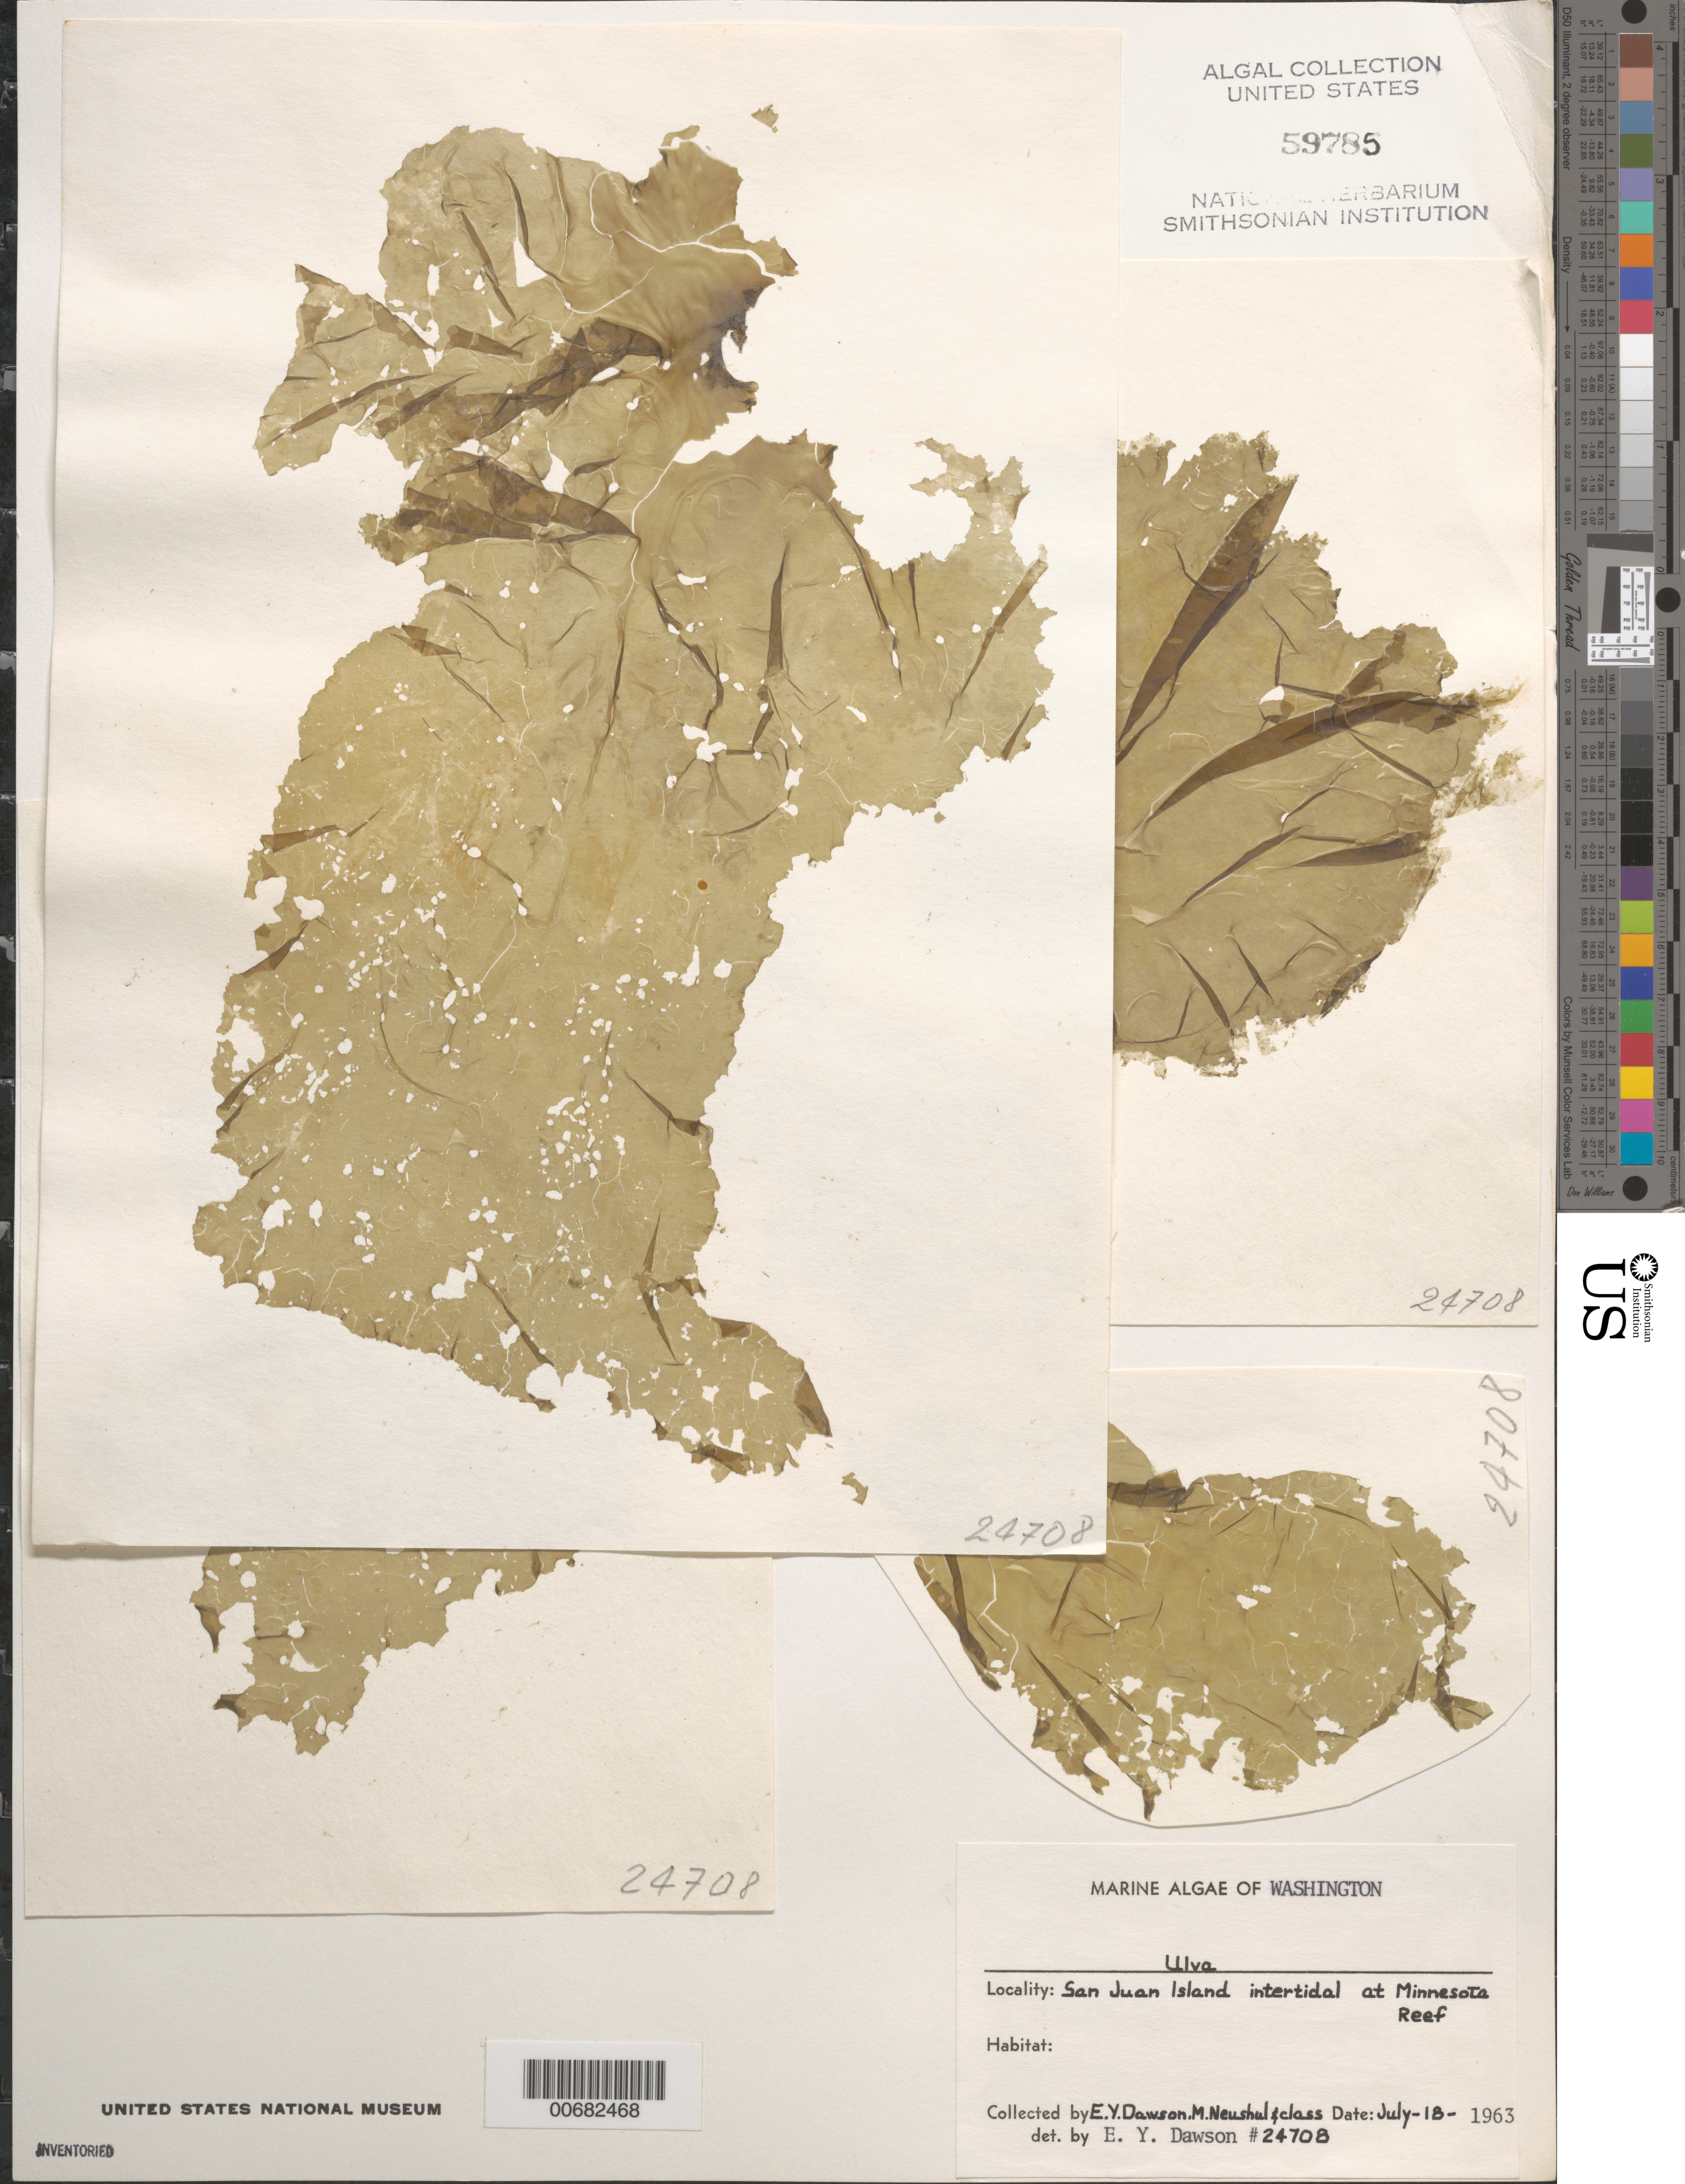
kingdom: Plantae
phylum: Chlorophyta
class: Ulvophyceae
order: Ulvales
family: Ulvaceae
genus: Ulva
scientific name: Ulva sp.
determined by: Dawson, E. Y.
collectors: E. Y. Dawson, M. Neushul & Algae Class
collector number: EYD 24708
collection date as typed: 18 Jul 1963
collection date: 1963-07-18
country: United States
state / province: Washington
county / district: San Juan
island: San Juan Island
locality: Minnesota Reef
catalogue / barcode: US 59785